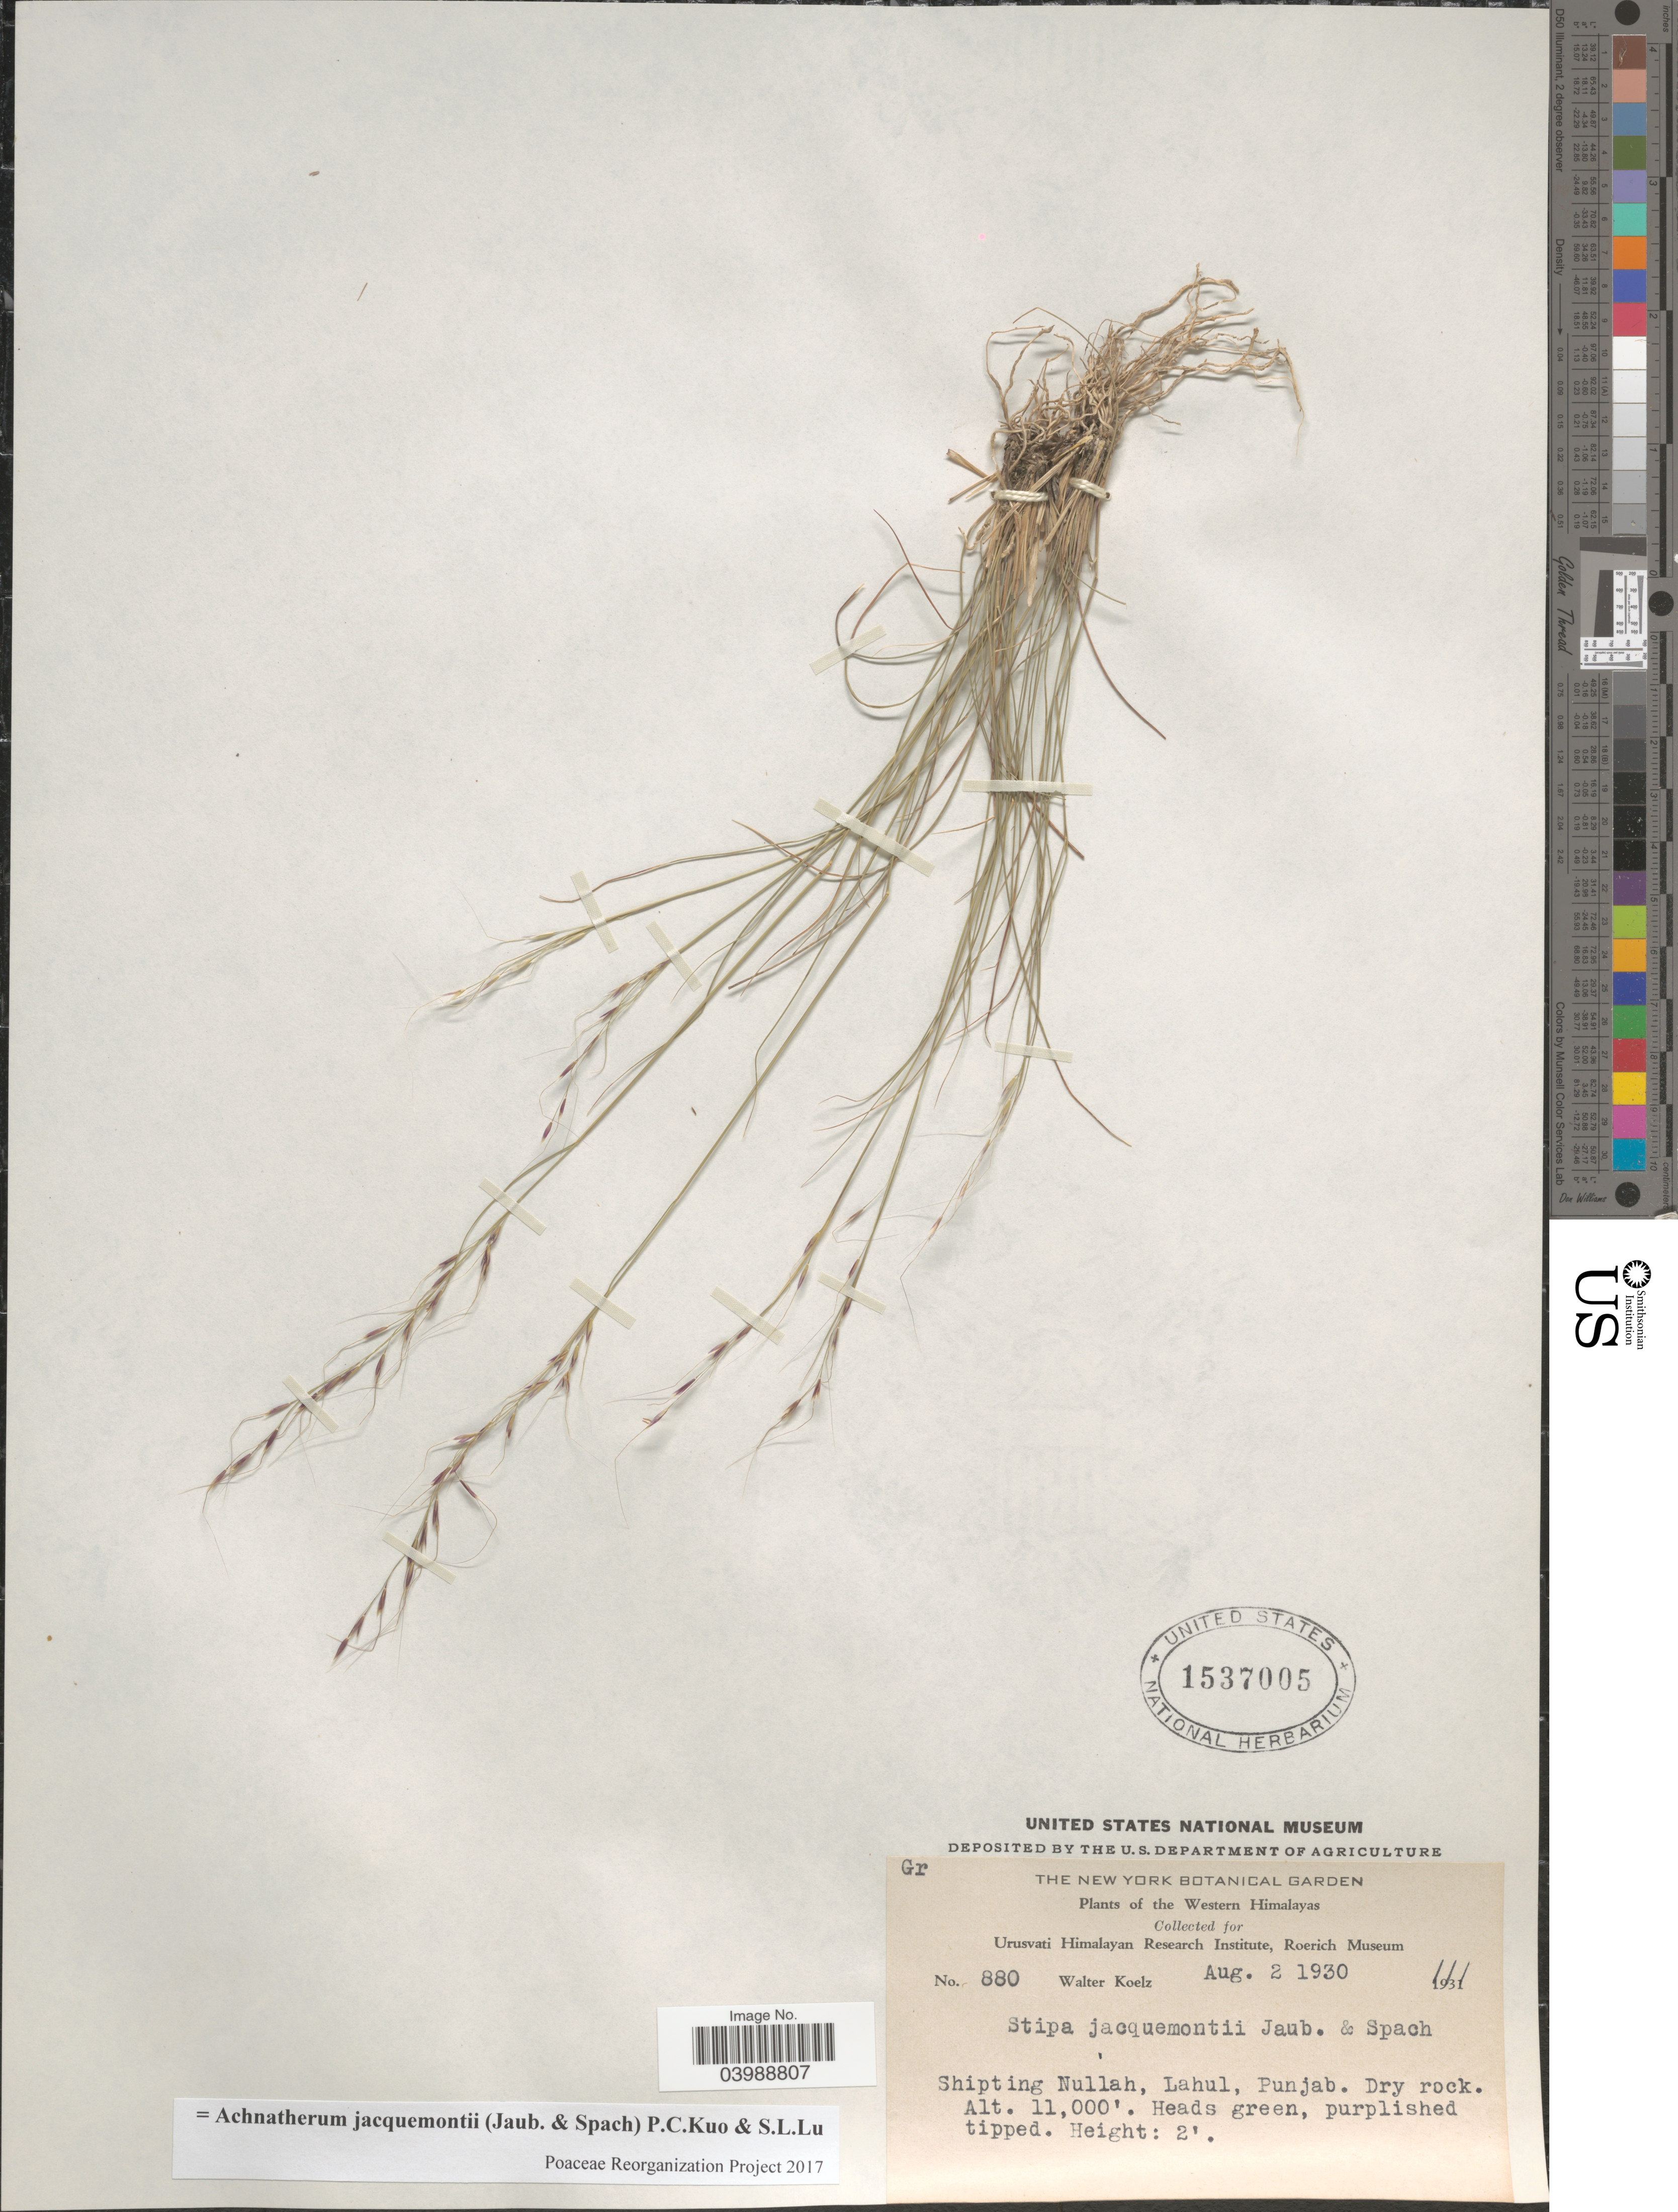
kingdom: Plantae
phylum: Tracheophyta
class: Liliopsida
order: Poales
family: Poaceae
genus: Achnatherum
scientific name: Achnatherum jacquemontii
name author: (Jaub.) P.C. Kuo & S.L. Lu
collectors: W. N. Koelz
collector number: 880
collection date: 1930-08-02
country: India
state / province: Himachal Pradesh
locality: The Western Himalayas. Shipting Nullah, Lahul.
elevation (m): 3353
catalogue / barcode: US 1537005